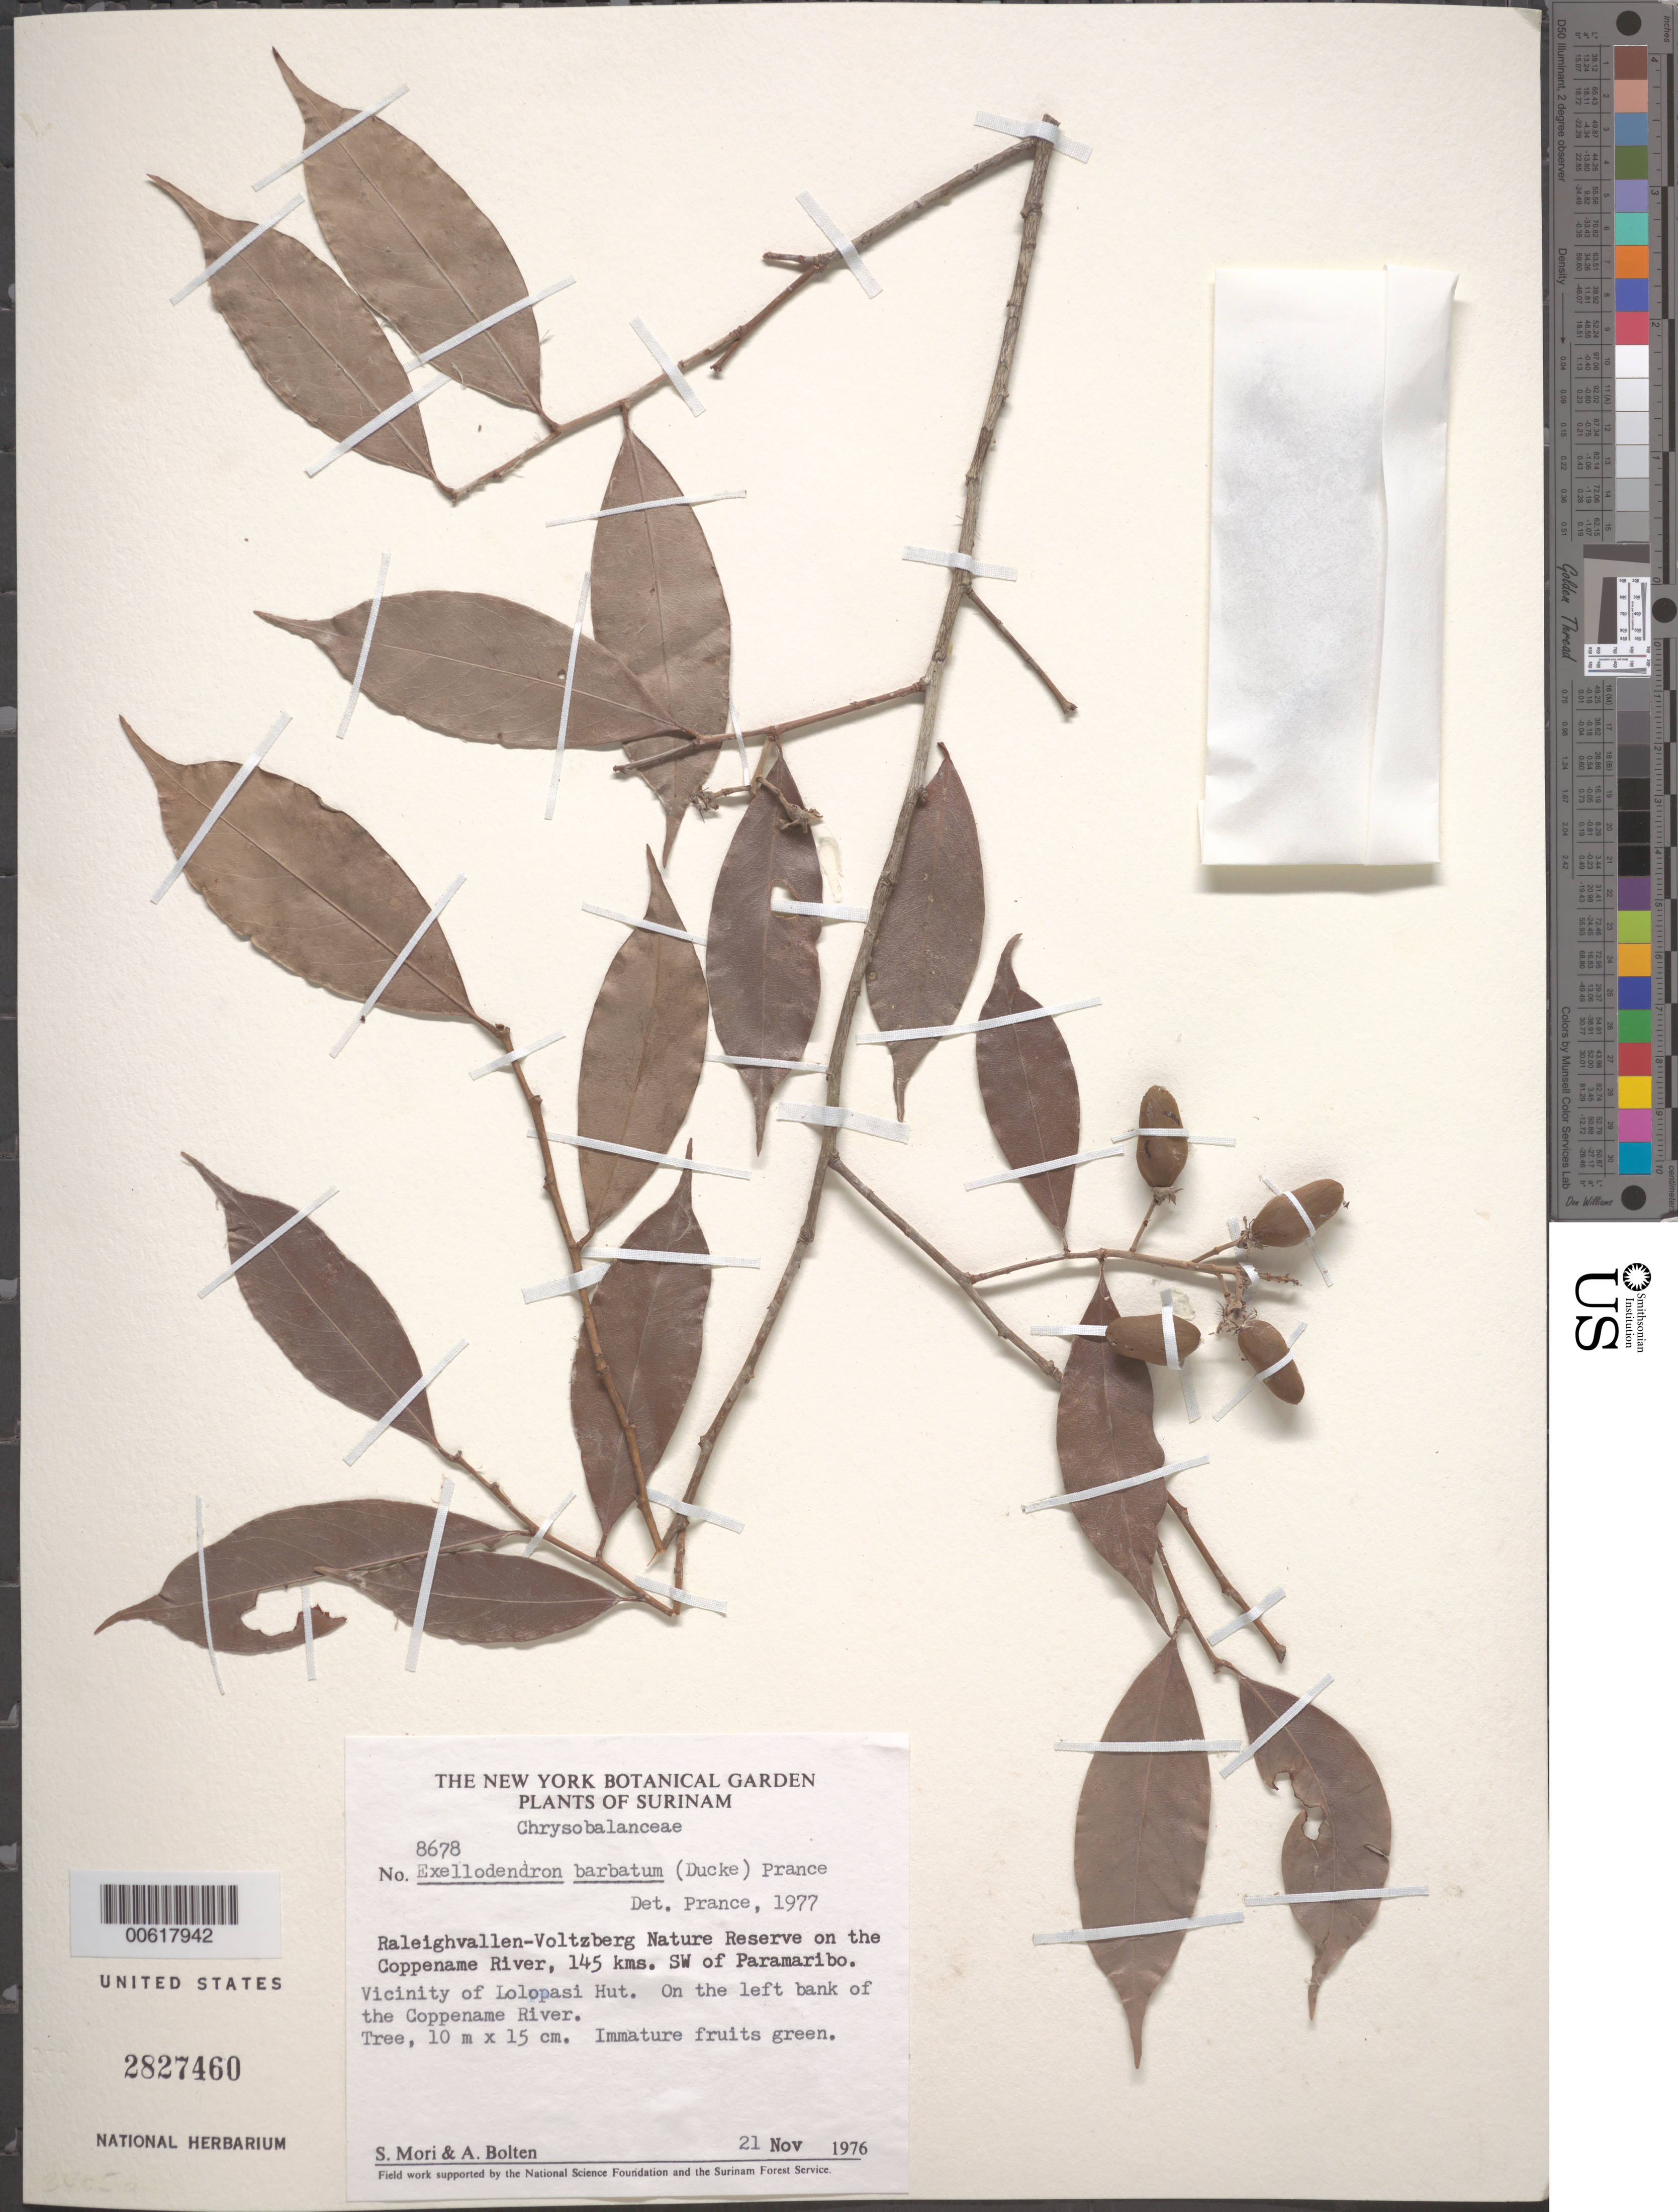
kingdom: Plantae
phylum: Tracheophyta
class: Magnoliopsida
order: Malpighiales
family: Chrysobalanaceae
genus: Exellodendron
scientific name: Exellodendron barbatum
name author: (Ducke) Prance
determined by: Prance, G. T.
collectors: S. Mori & A. Bolten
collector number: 8678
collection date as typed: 21-Nov-76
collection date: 1976-11-21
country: Suriname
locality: Raleighvallen-Voltzberg Nat. Resv. on Coppename River, 145 km SW of Paramaribo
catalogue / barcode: US 2827460